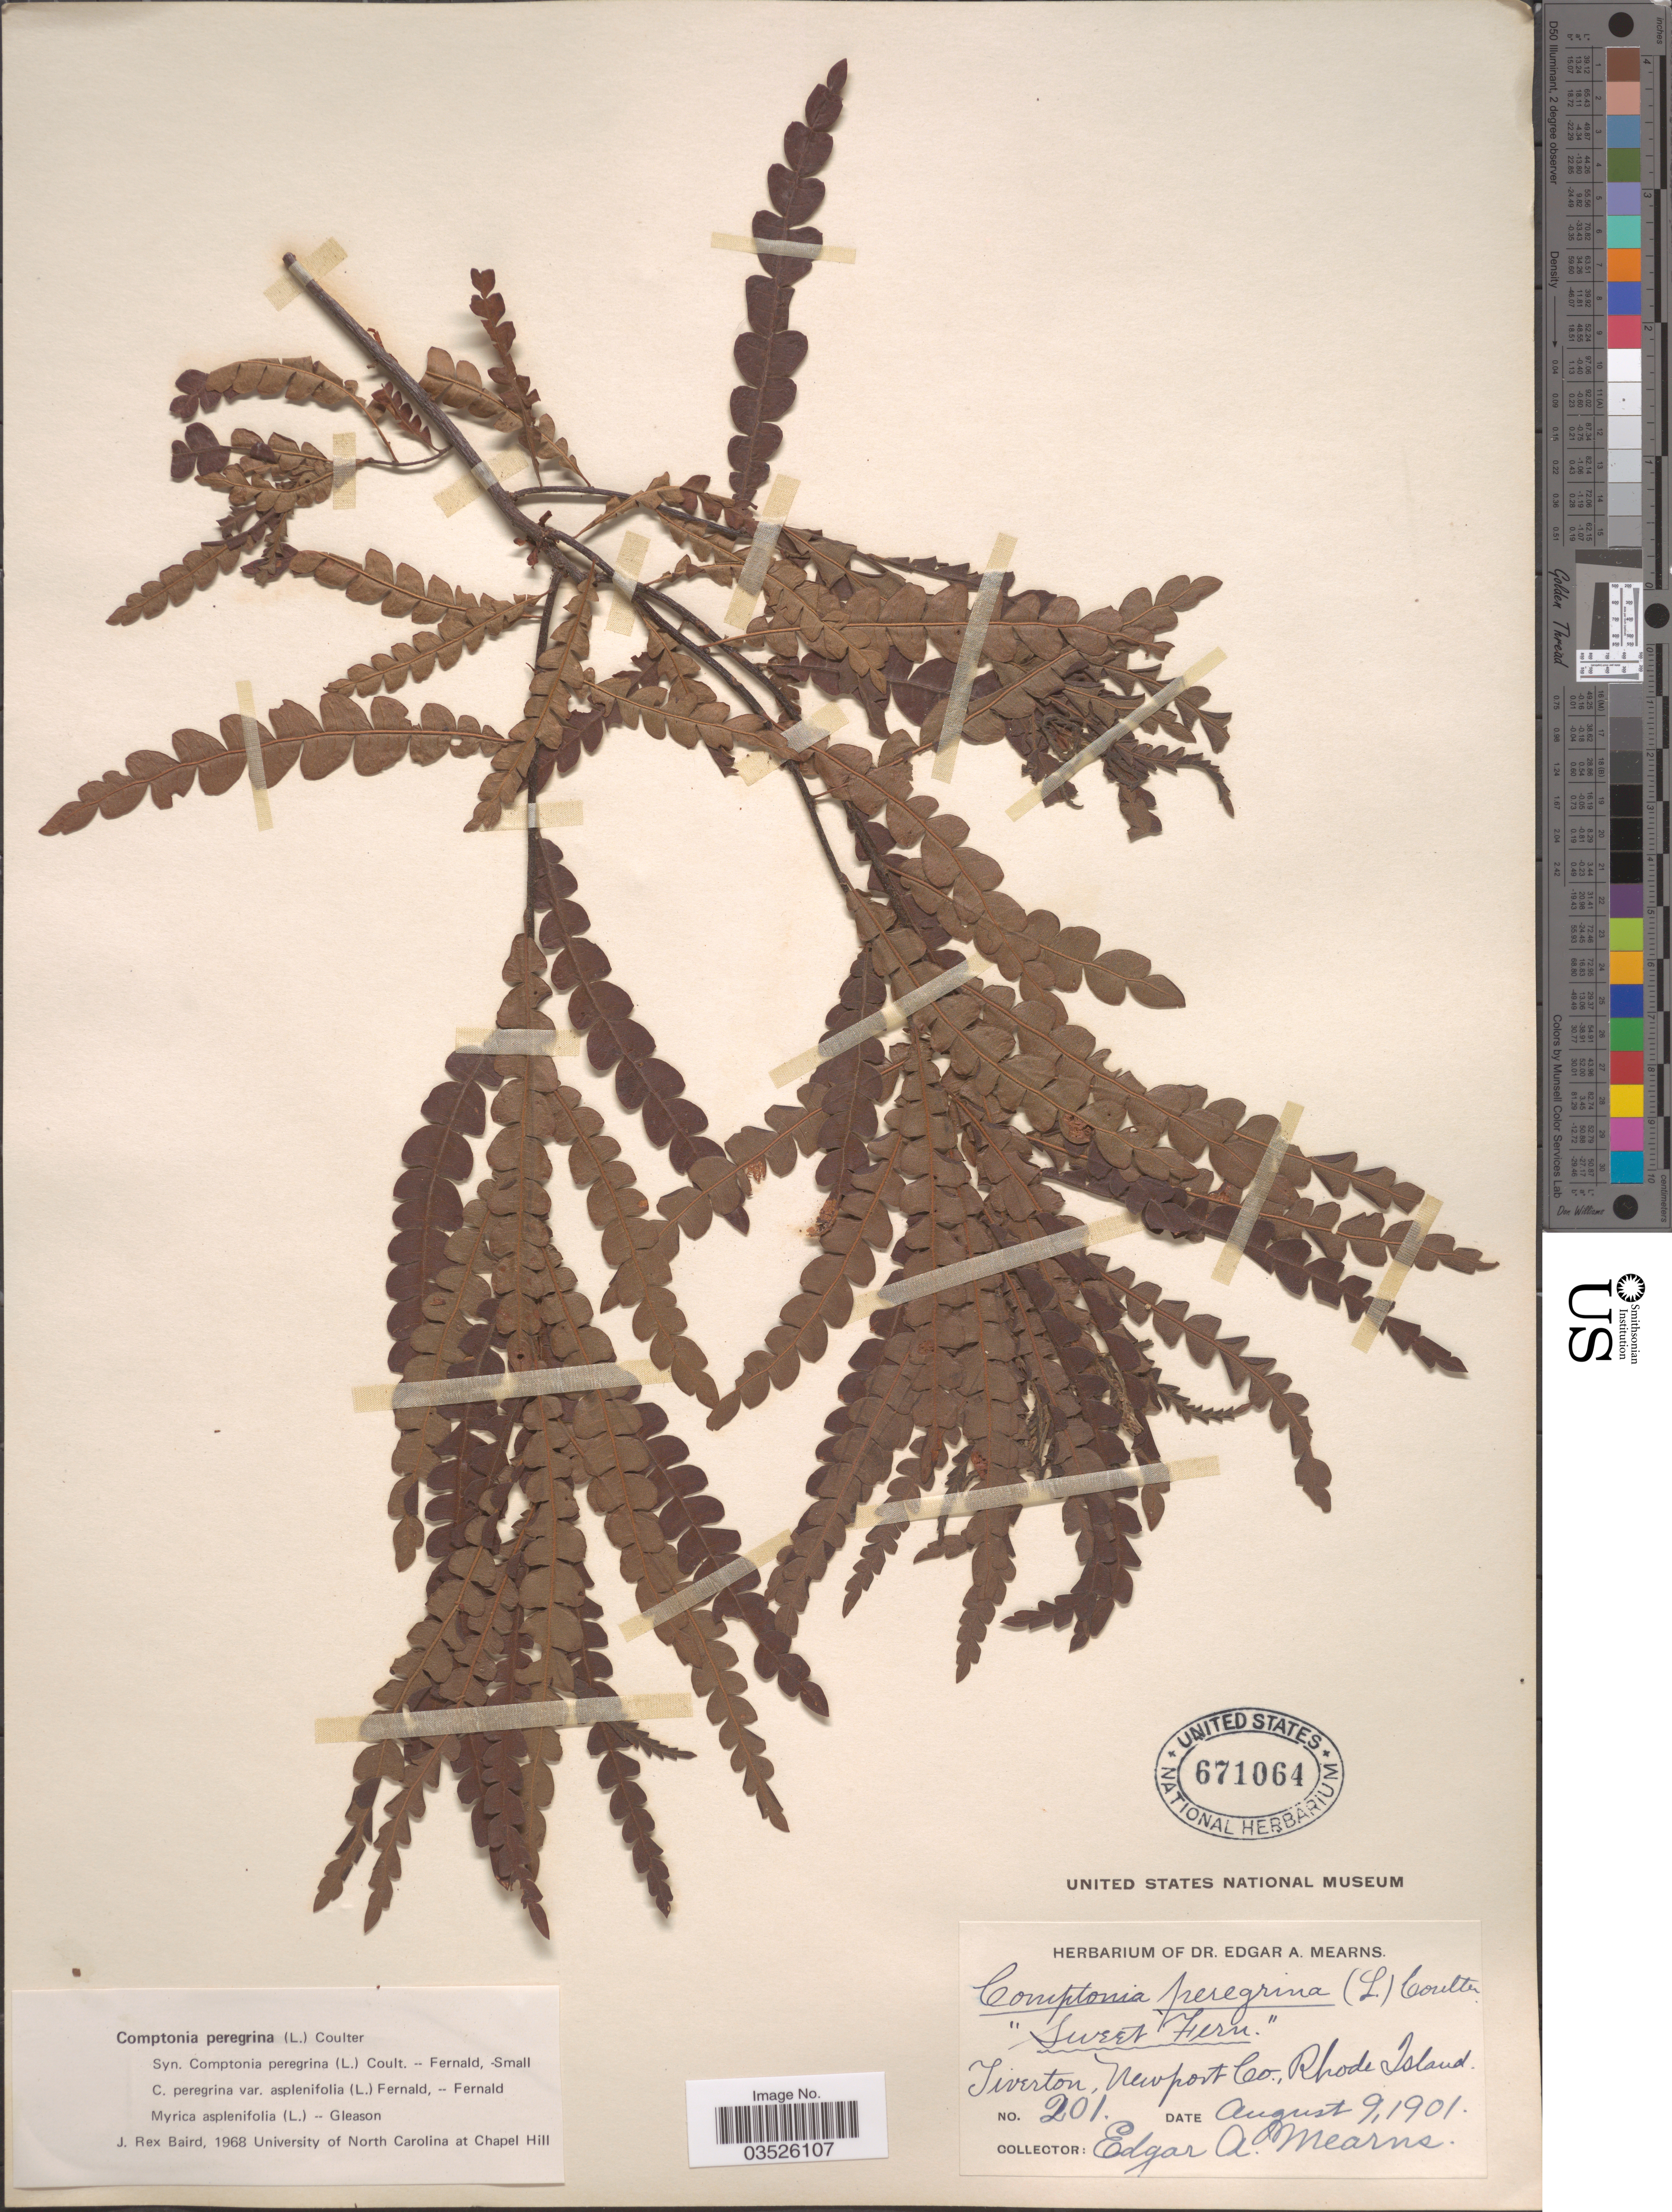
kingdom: Plantae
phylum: Tracheophyta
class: Magnoliopsida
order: Fagales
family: Myricaceae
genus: Comptonia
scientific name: Comptonia peregrina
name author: (L.) J.M. Coult.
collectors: E. A. Mearns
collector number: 201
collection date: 1901-08-09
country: United States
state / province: Rhode Island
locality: Tiverton, Newport Co.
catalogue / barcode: US 671064